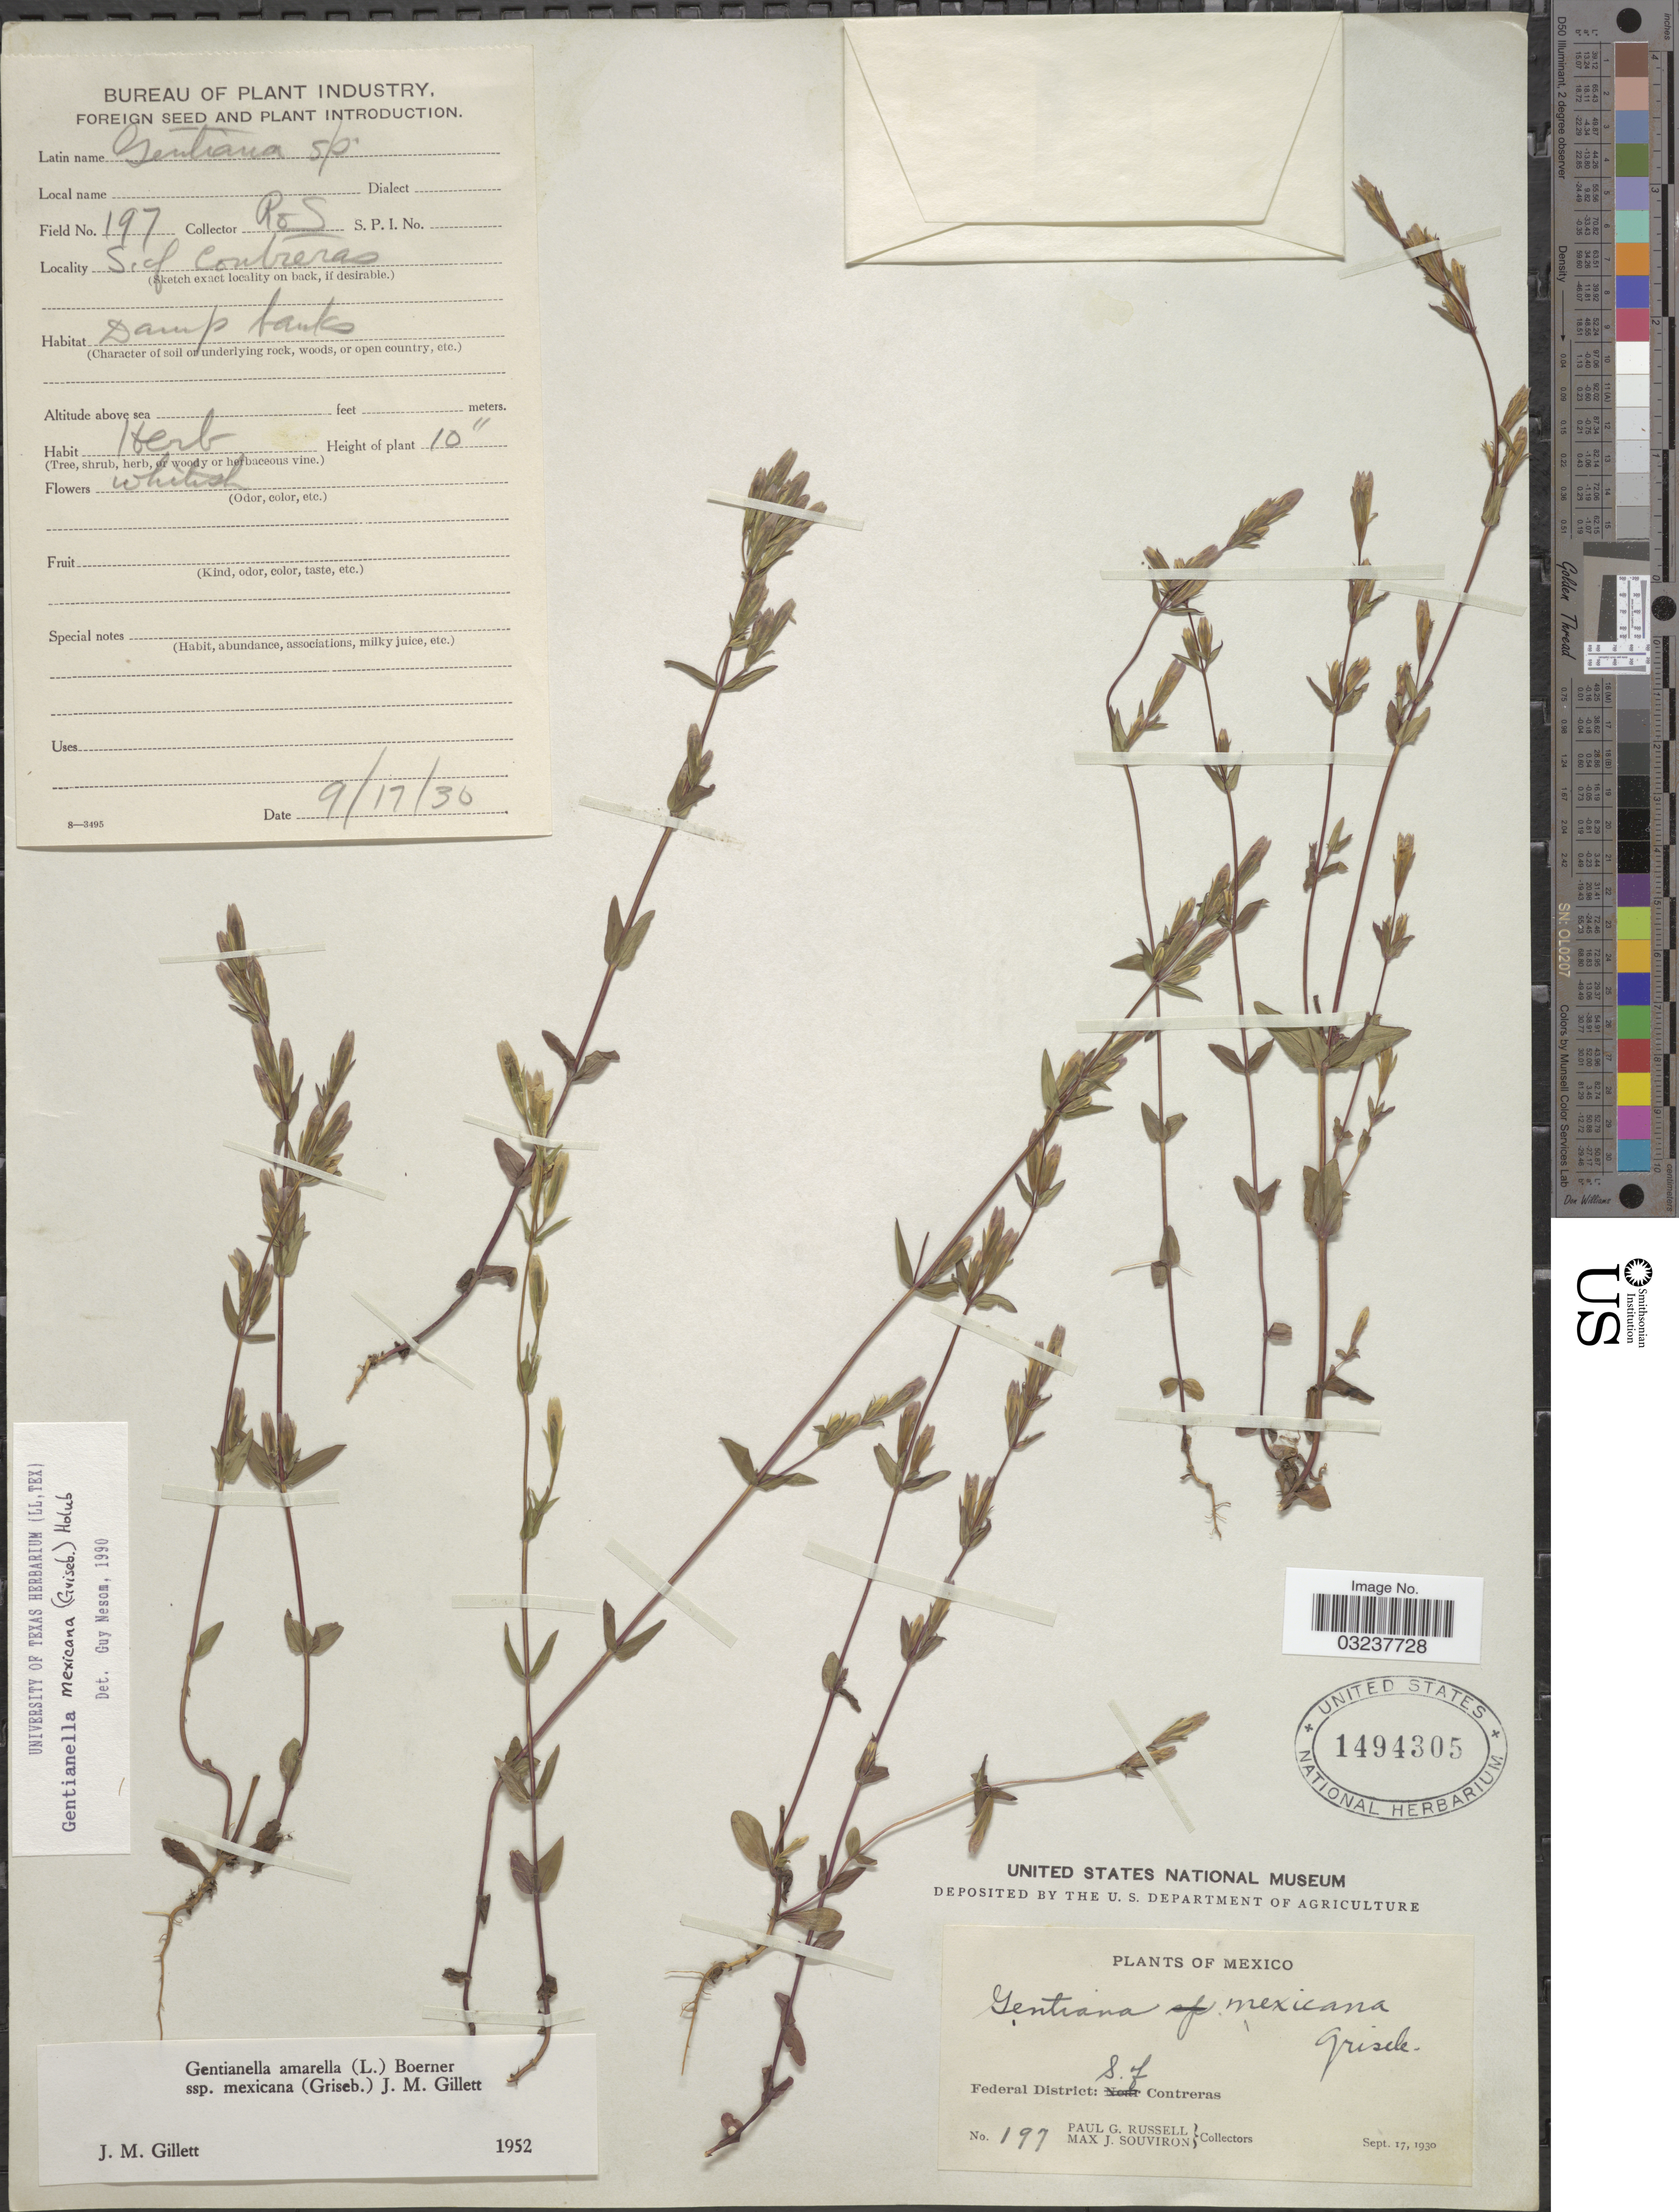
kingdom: Plantae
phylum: Tracheophyta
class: Magnoliopsida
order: Gentianales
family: Gentianaceae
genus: Gentianella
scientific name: Gentianella mexicana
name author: (Griseb.) Holub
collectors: P. G. Russell & M. J. Souviron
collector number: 197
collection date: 1930-09-17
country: Mexico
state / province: Distrito Federal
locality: Federal District: S. of Contreras.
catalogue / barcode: US 1494305